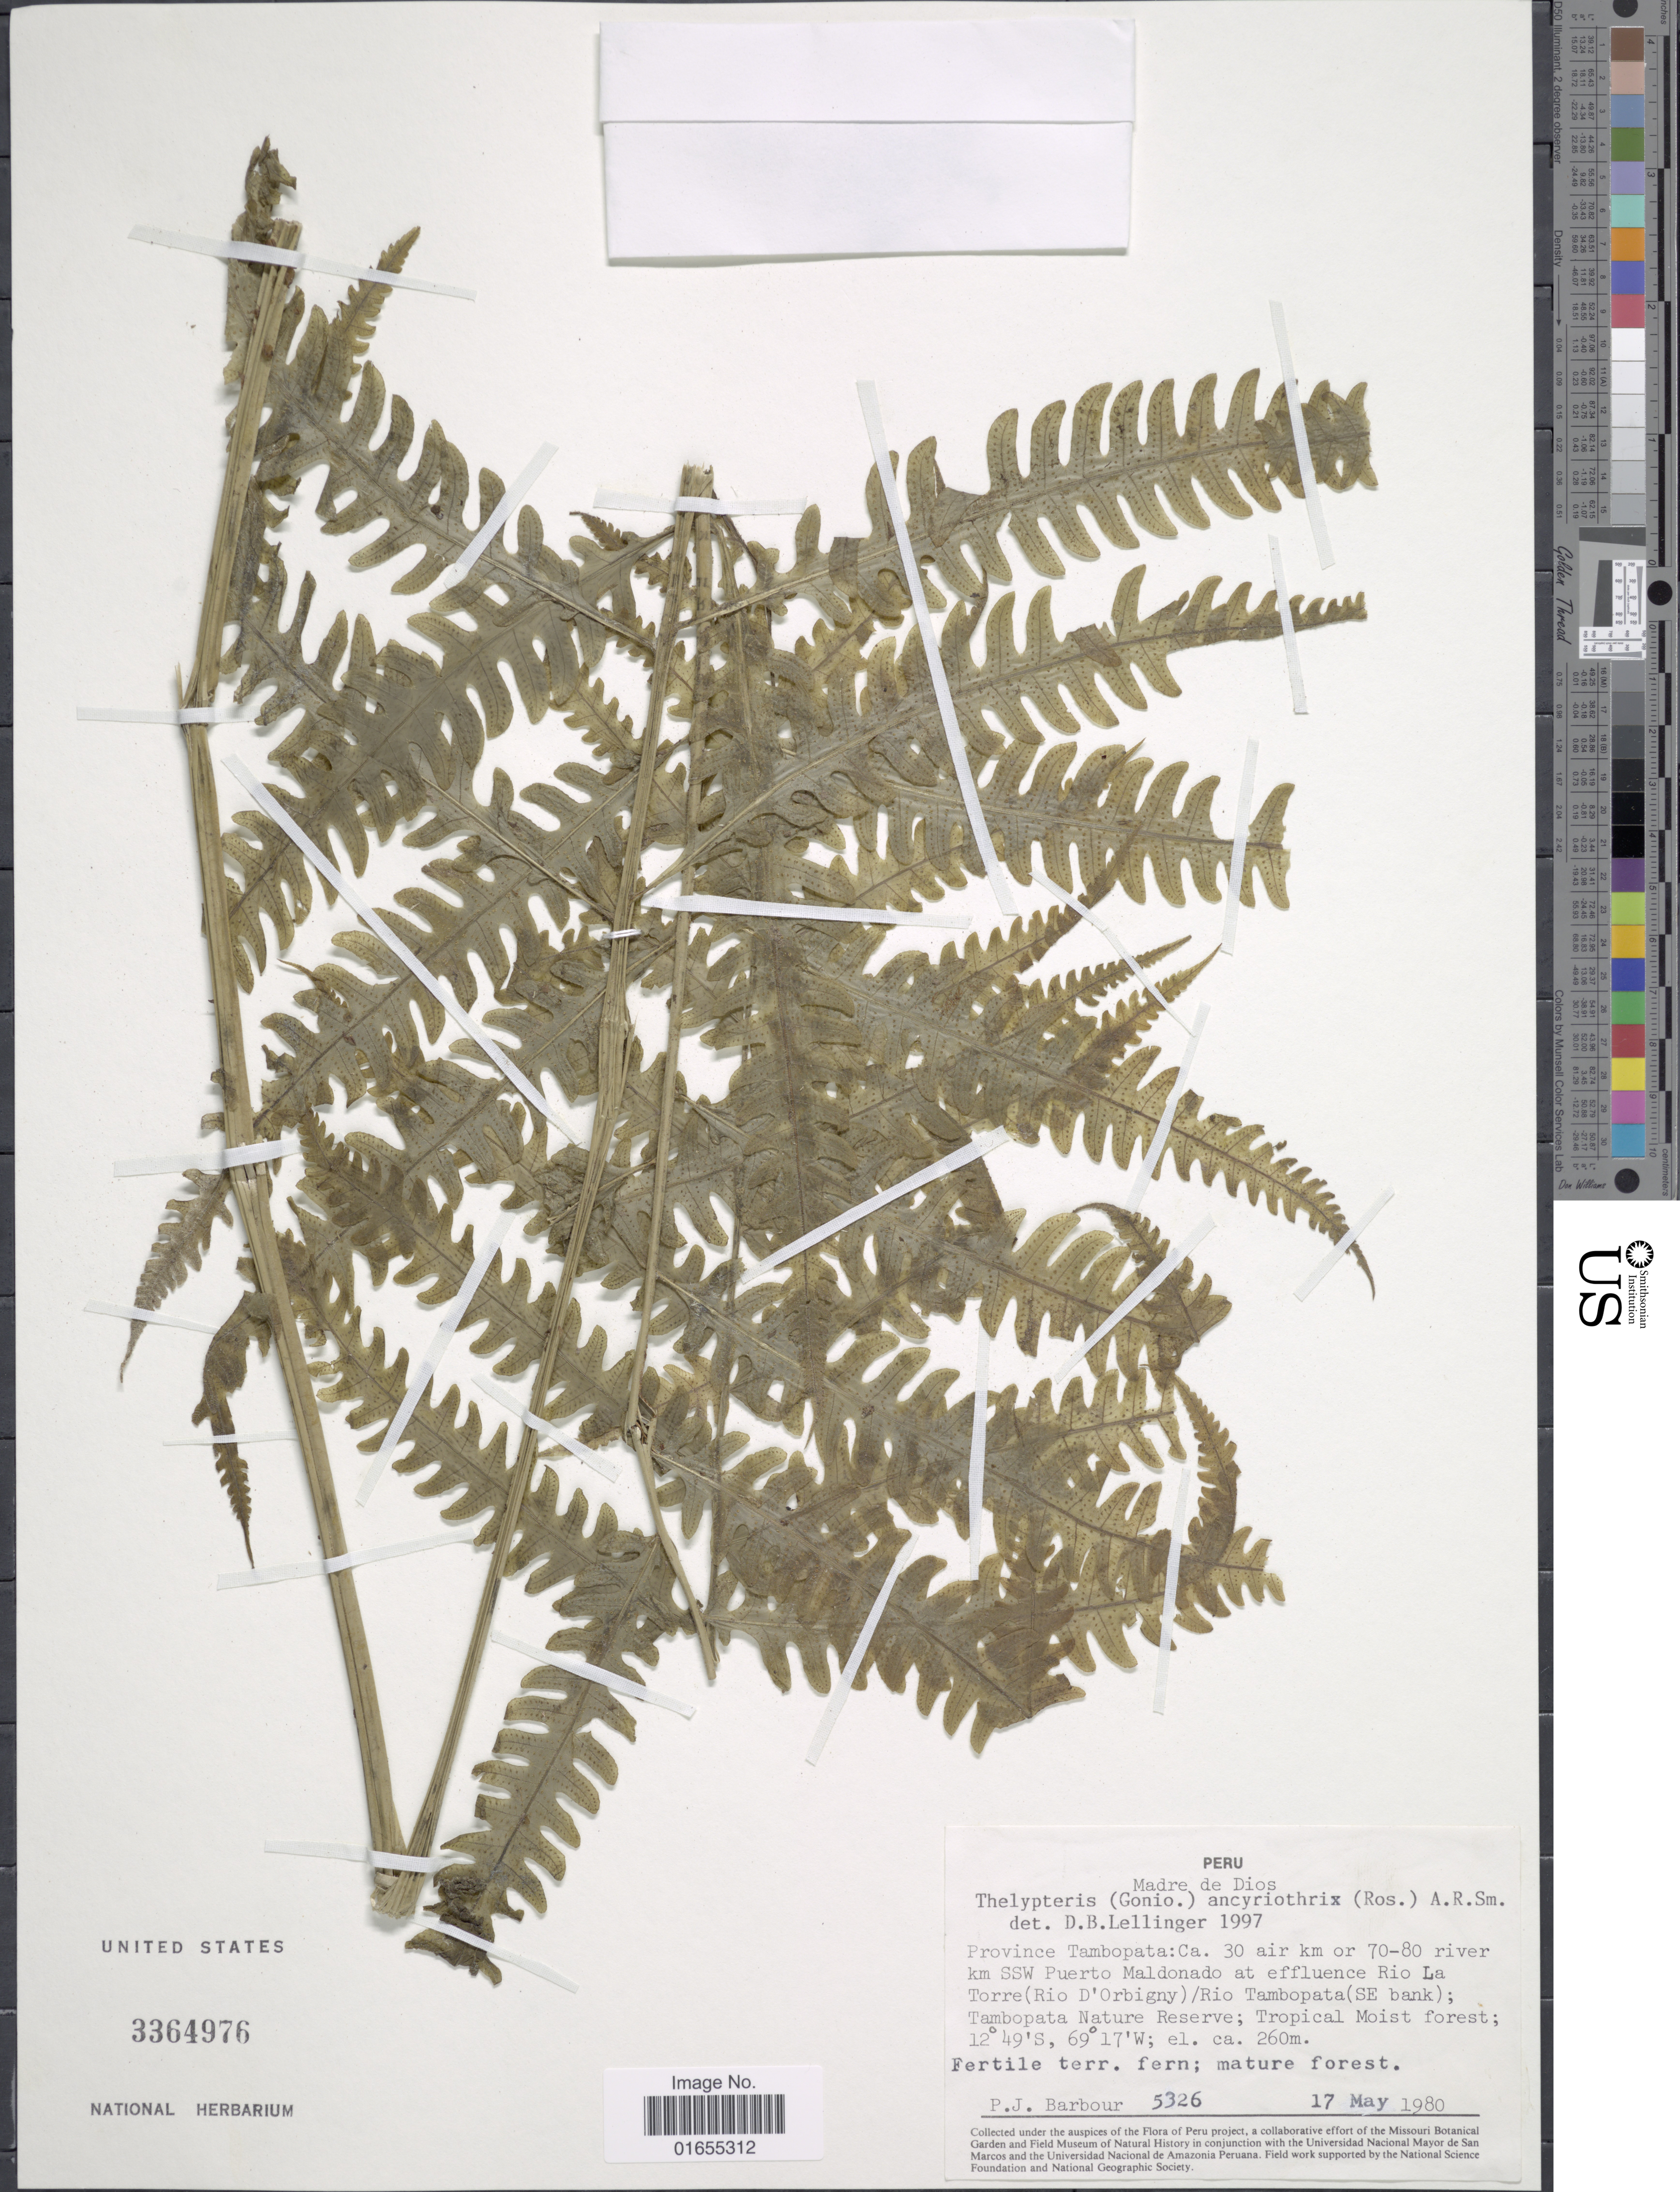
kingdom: Plantae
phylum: Tracheophyta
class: Polypodiopsida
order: Polypodiales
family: Thelypteridaceae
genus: Goniopteris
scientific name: Goniopteris ancyriothrix (Rosenst.) comb. nov., ined 2015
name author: (Rosenst.)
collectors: P. Barbour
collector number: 5326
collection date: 1980-05-17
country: Peru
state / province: Madre de Dios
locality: Province Tambopata: Ca. 30 air km or 70-80 river km SSW Puerto Maldonado at effluence Rio La Torre (Rio D'Orbigny)/Rio Tambopata (SE bank) Tambopata Nature Reserve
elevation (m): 260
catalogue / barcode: US 3364976